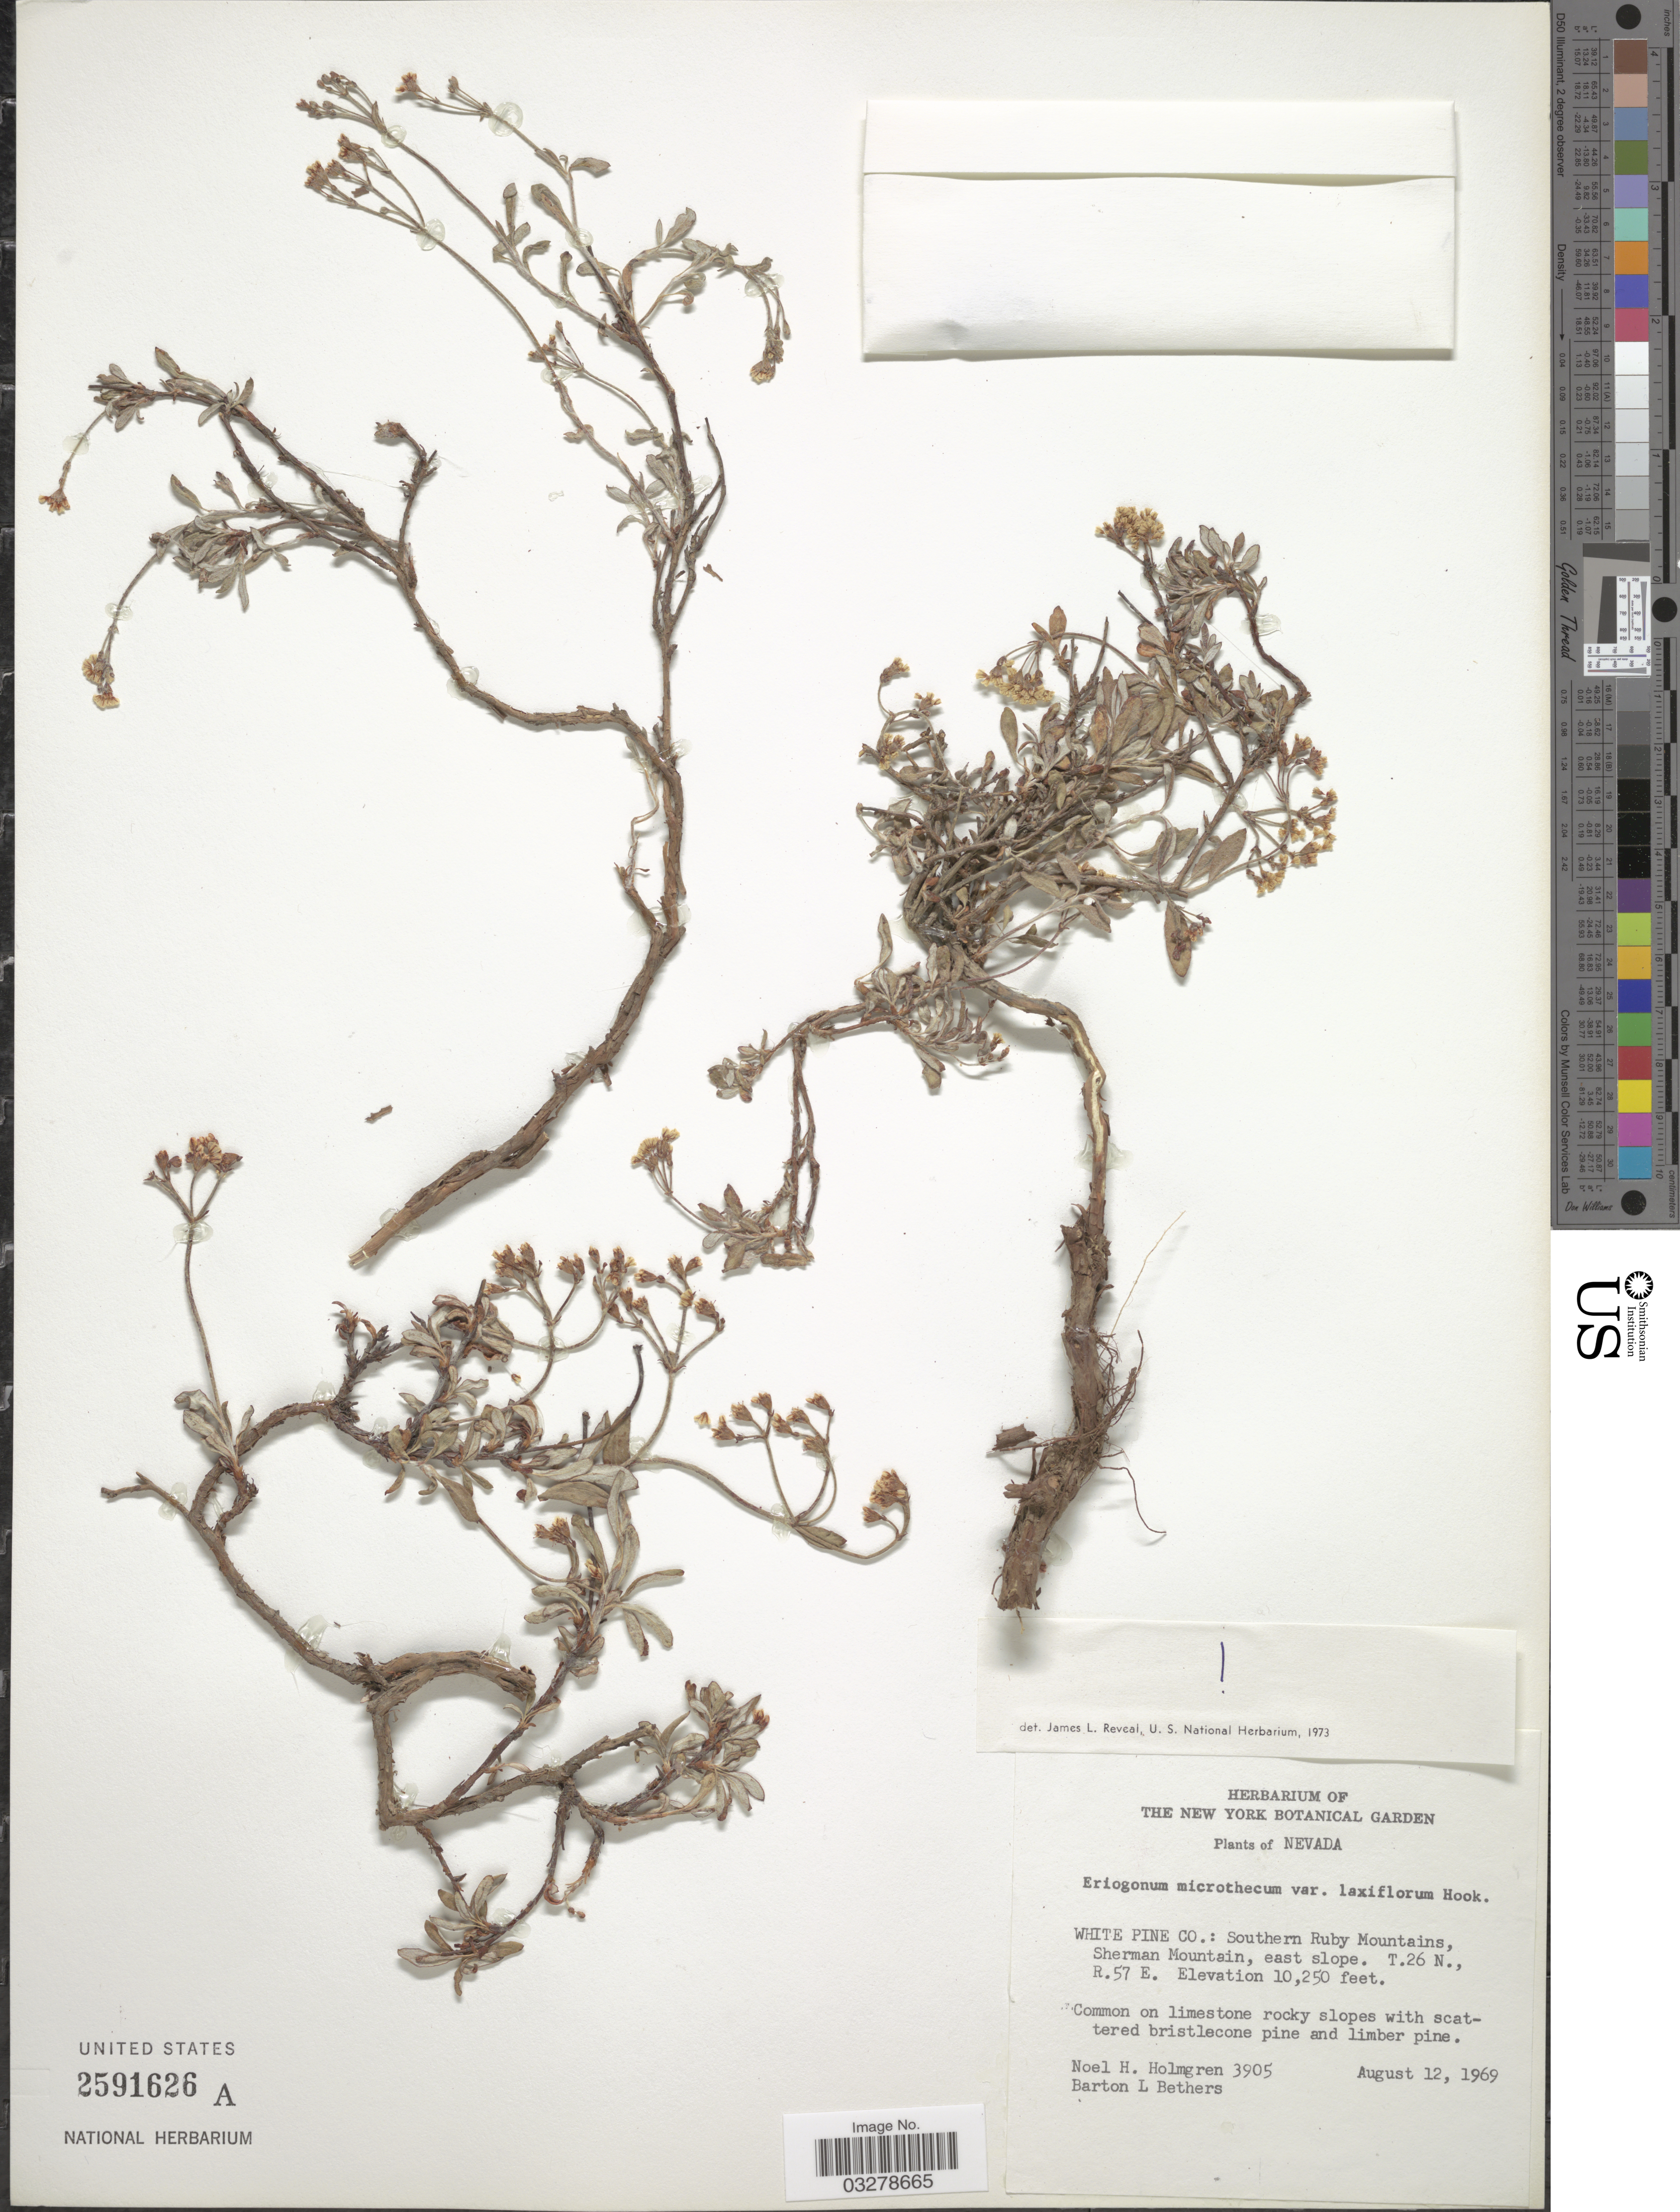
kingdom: Plantae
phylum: Tracheophyta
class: Magnoliopsida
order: Caryophyllales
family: Polygonaceae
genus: Eriogonum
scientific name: Eriogonum microtheca var. laxiflorum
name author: Hook.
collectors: N. H. Holmgren & B. Bethers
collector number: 3905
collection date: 1969-08-12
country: United States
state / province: Nevada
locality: White Pine Co.: Southern Ruby Mountains, Sherman Mountain, east slope. T.26 N., R.57 E.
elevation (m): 3124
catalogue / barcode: US 2591626A